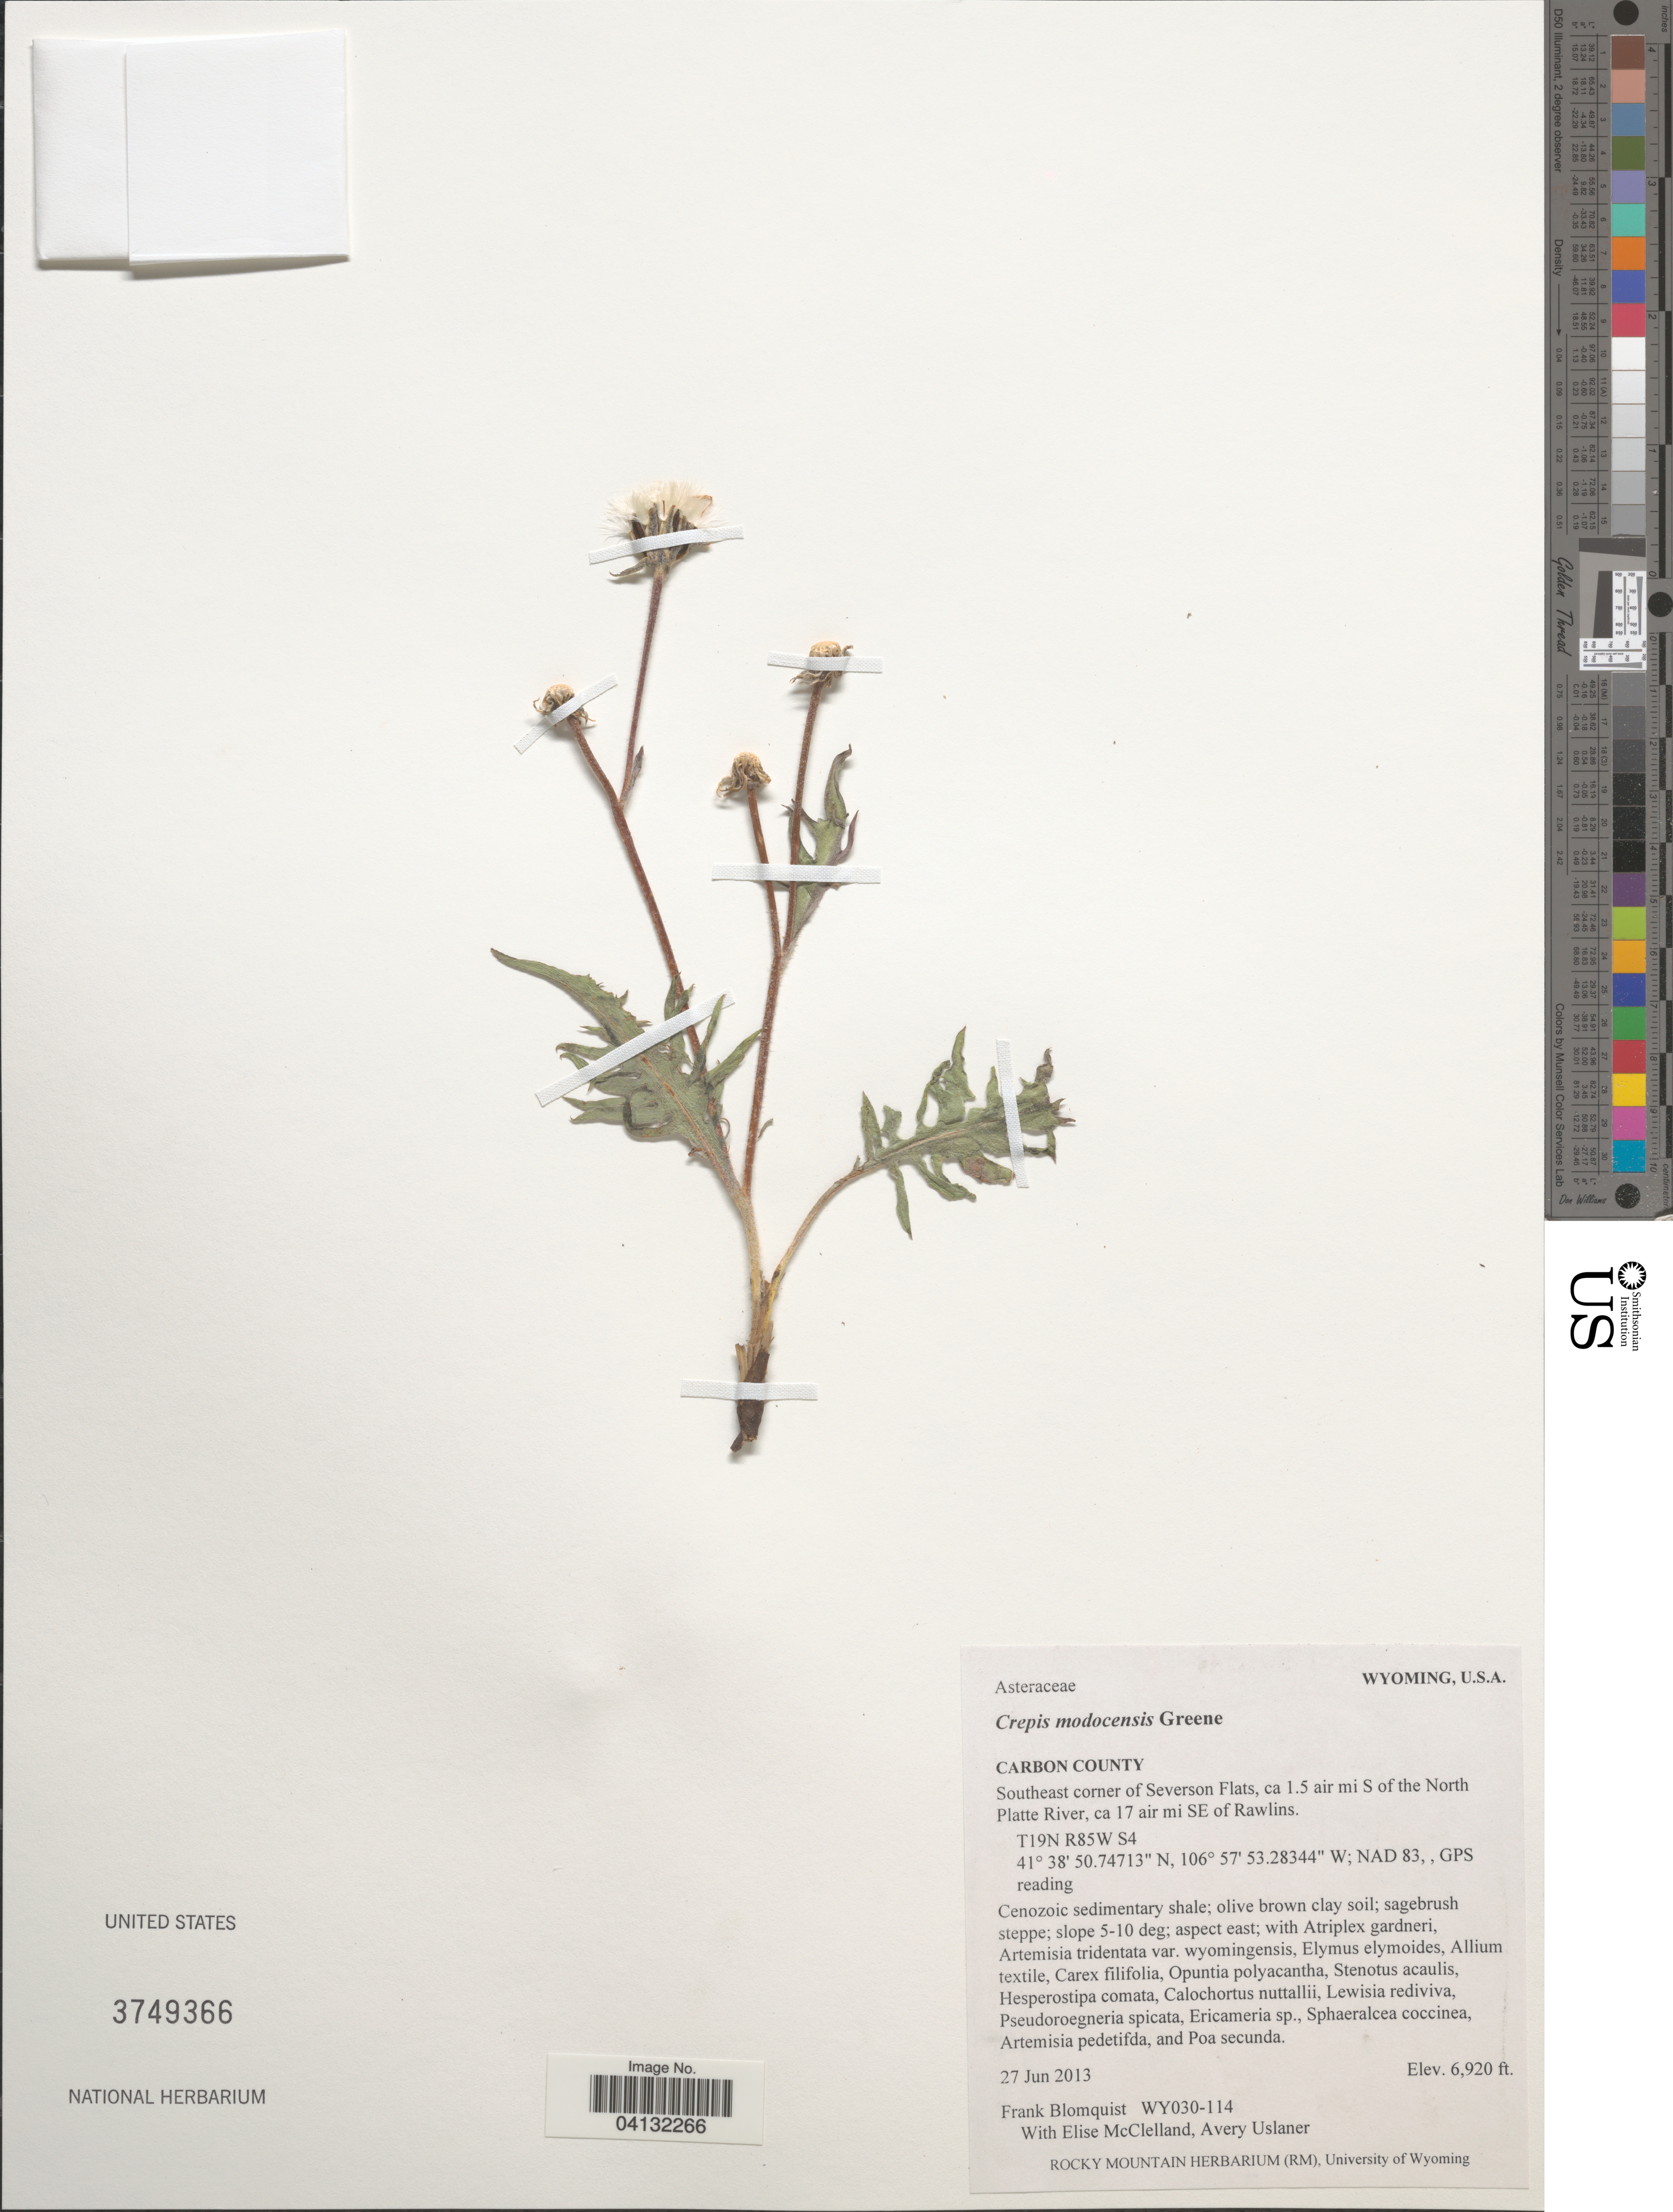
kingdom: Plantae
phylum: Tracheophyta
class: Magnoliopsida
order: Asterales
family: Asteraceae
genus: Crepis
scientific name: Crepis modocensis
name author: Greene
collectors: F. Blomquist, E. McClelland & A. Uslaner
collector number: WY030-114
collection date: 2013-06-27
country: United States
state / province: Wyoming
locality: Carbon County. Southeast corner of Severson Flats, ca 1.5 air mi S of the North Platte River, ca 17 air mi SE of Rawlins. T19N R85W S4. NAD 83, , GPS reading.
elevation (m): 2109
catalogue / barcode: US 3749366